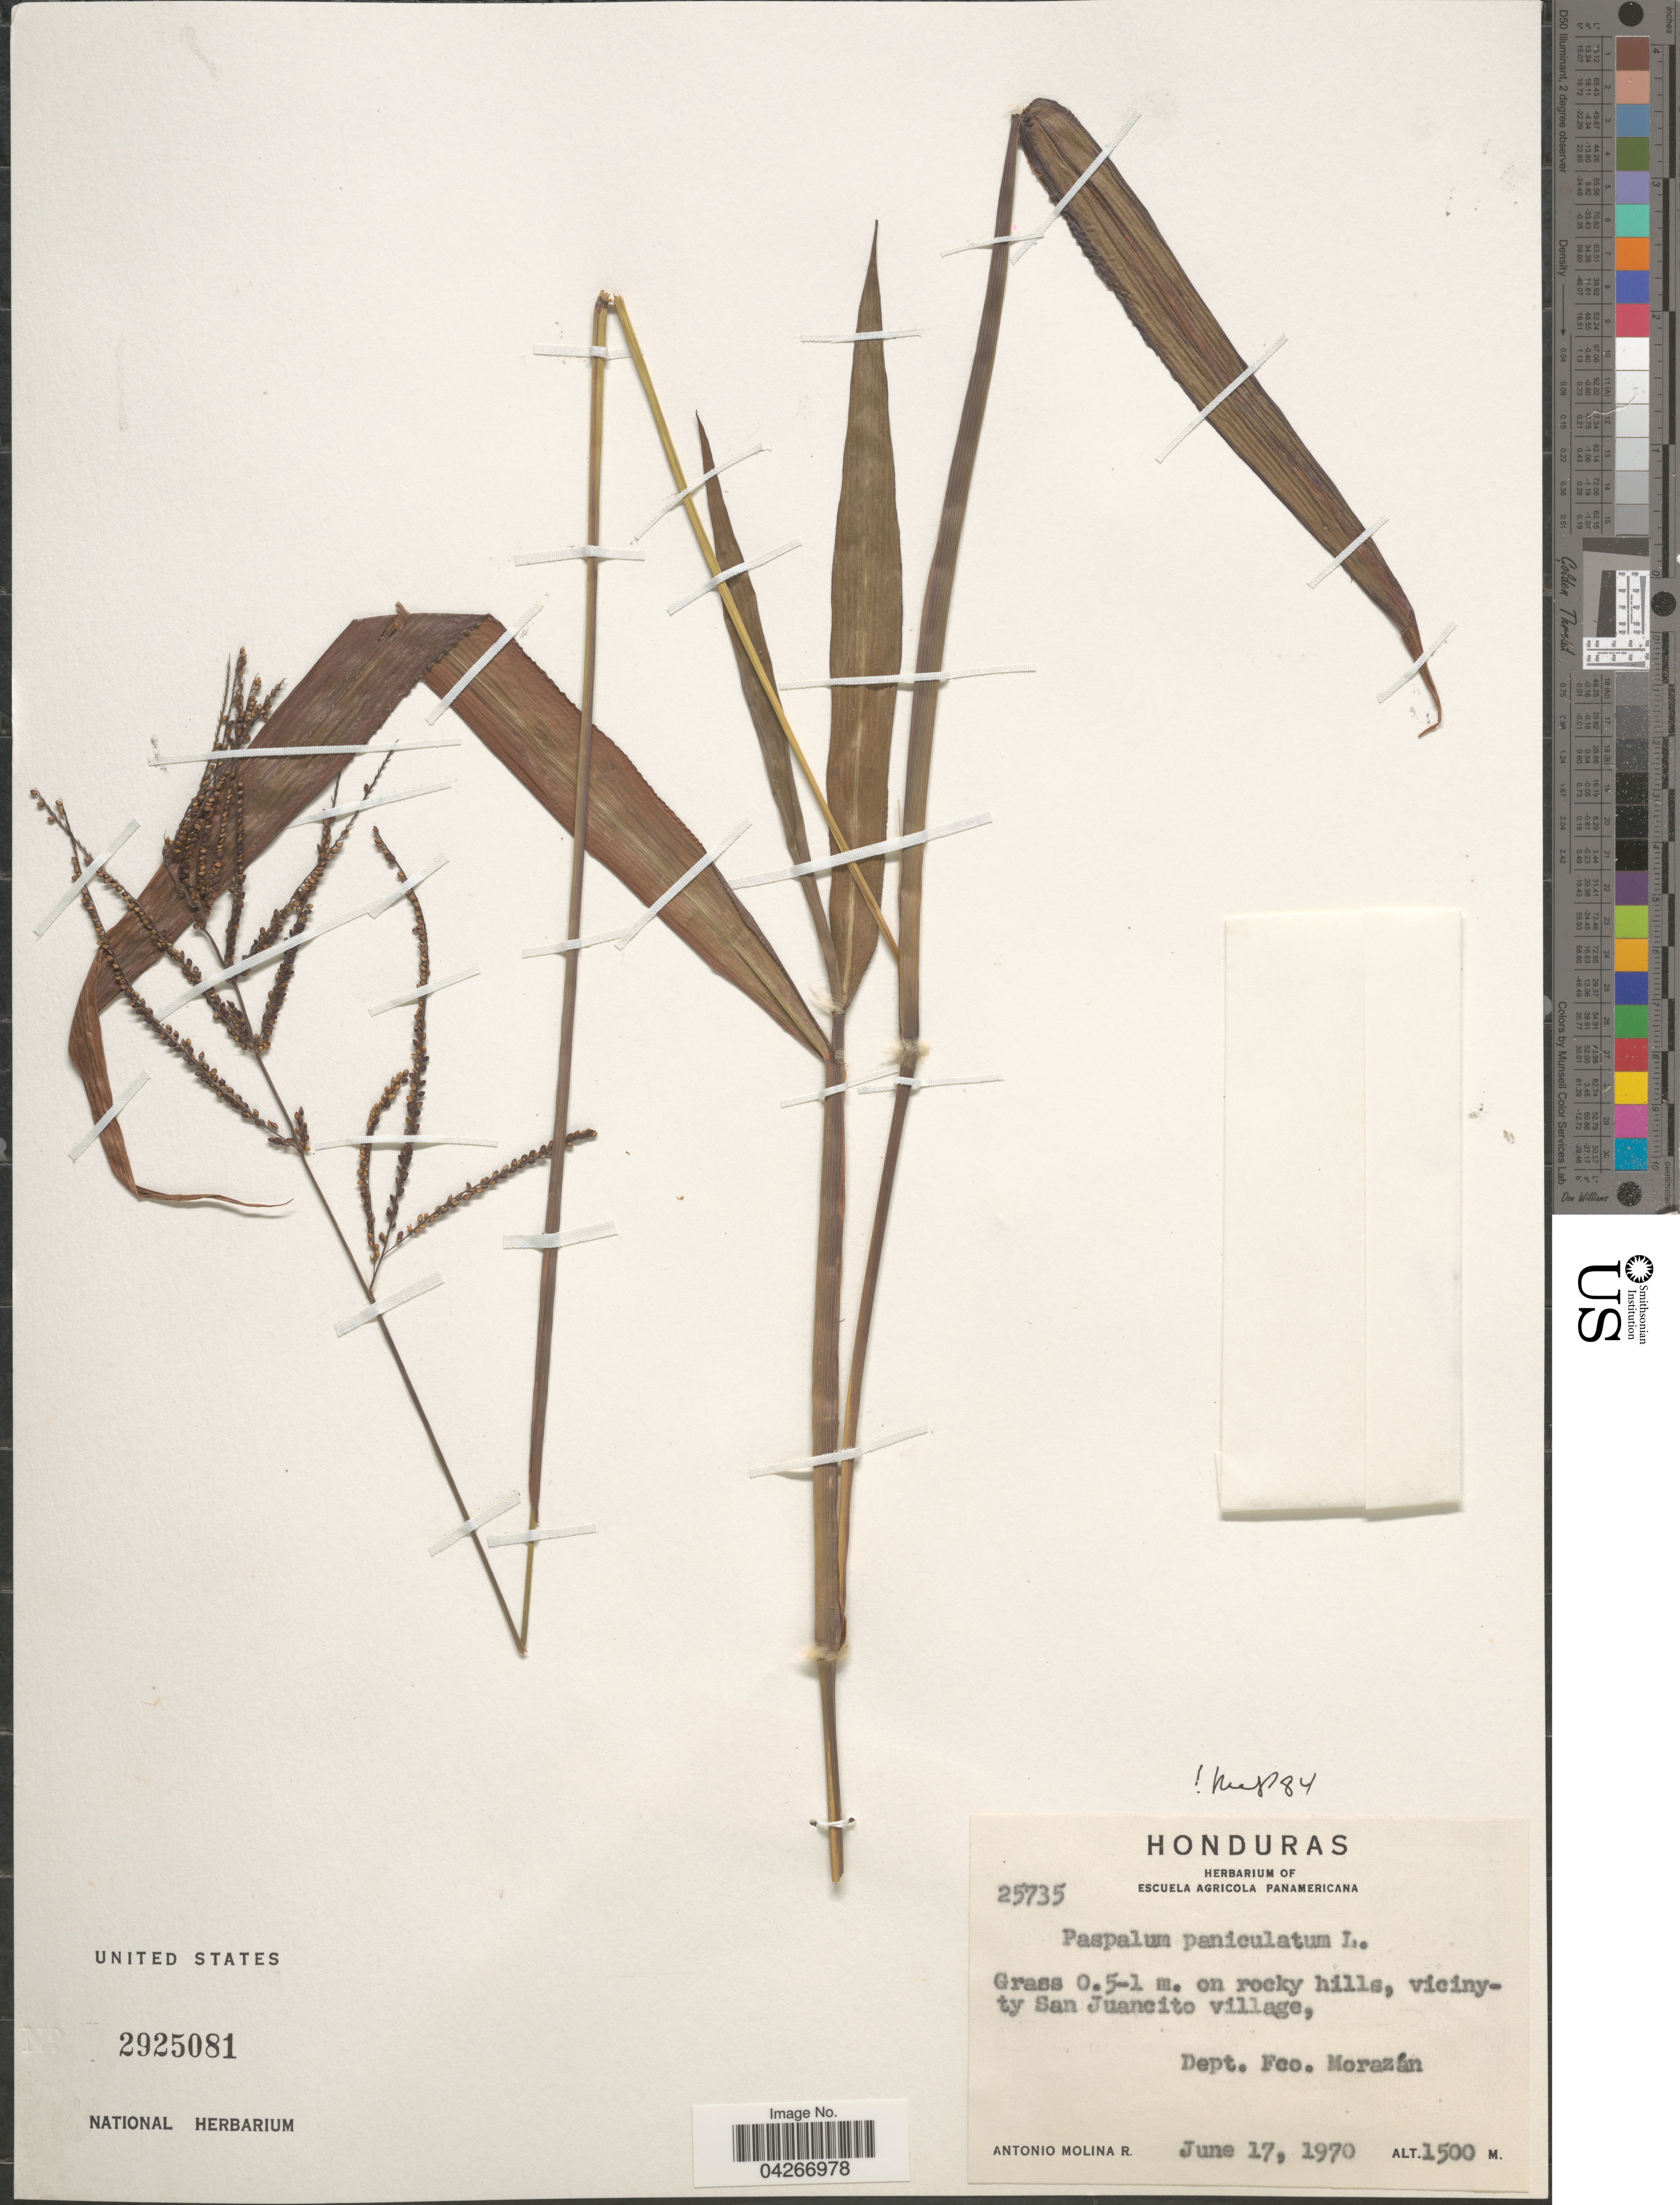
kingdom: Plantae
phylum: Tracheophyta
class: Liliopsida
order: Poales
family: Poaceae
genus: Paspalum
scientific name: Paspalum paniculatum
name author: L.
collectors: A. Molina R.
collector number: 2575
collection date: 1970-06-17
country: Honduras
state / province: Fco. Morazán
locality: On rocky hills, vicinity San Juancito village, Dept. Fco. Morazán.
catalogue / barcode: US 2925081